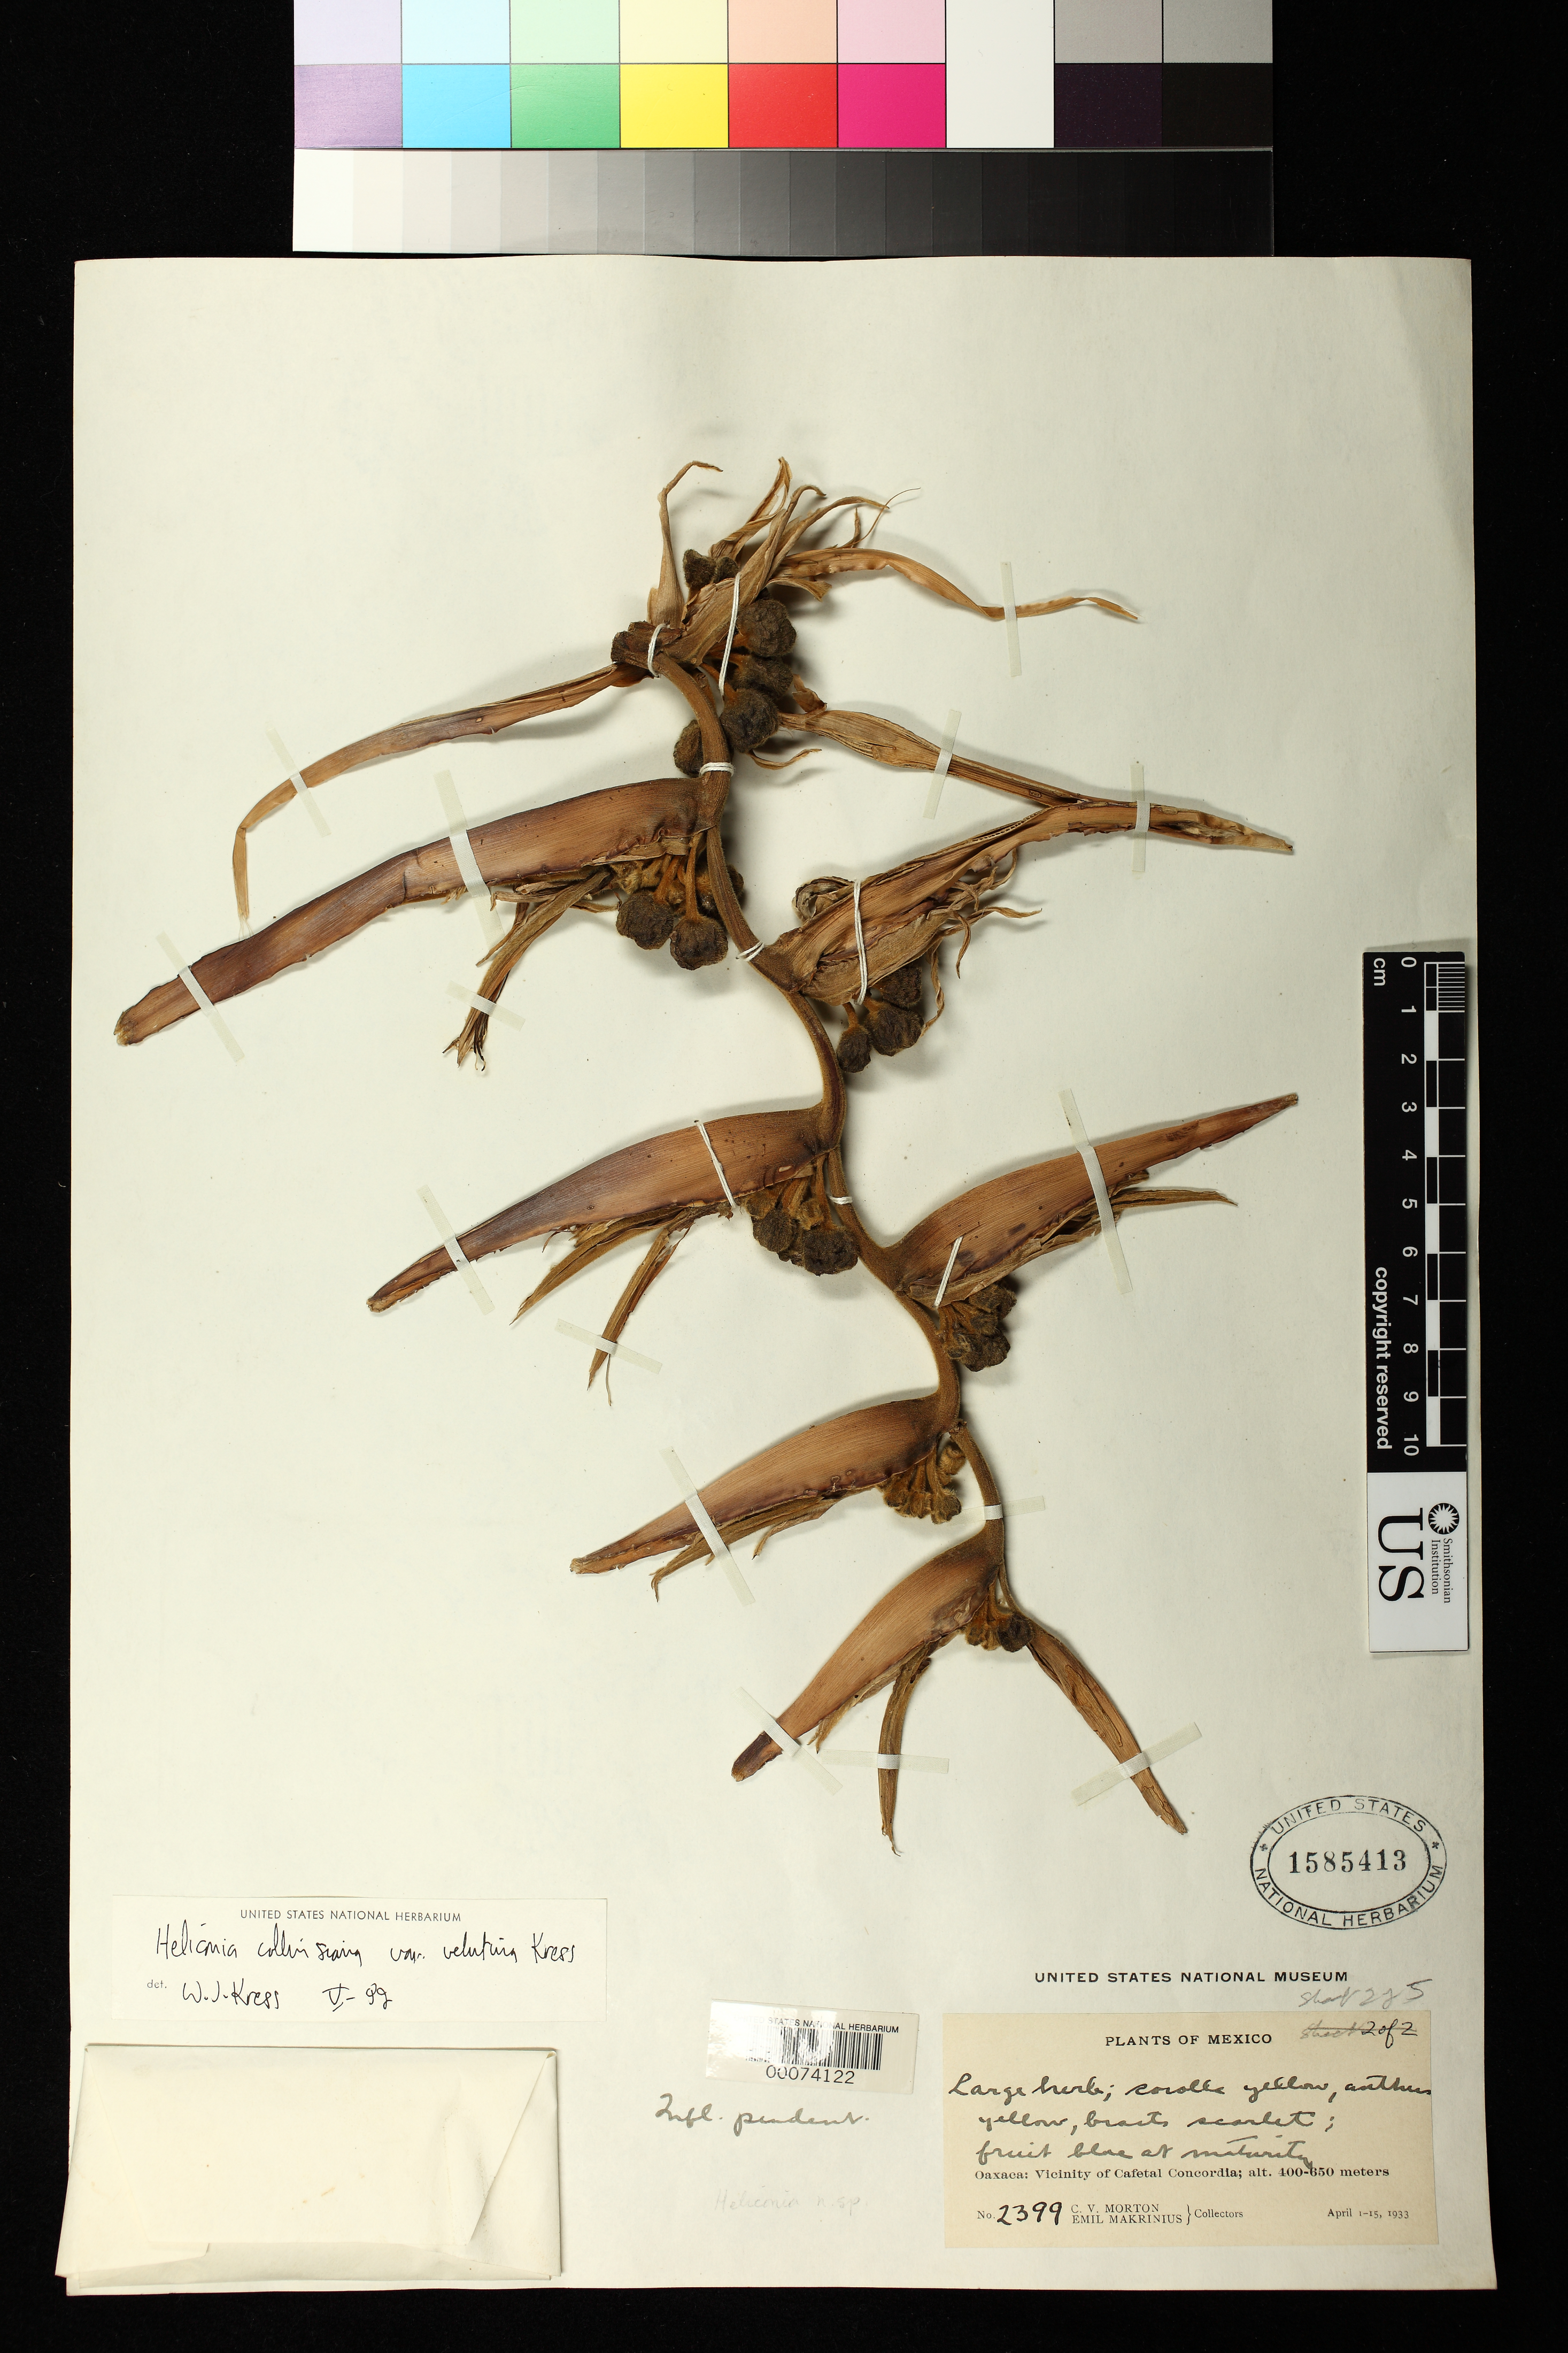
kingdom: Plantae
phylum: Tracheophyta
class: Liliopsida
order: Zingiberales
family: Heliconiaceae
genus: Heliconia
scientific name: Heliconia collinsiana var. velutina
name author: W.J. Kress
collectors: C. V. Morton & E. Makrinius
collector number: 2399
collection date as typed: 01 Apr 1933 to 15 Apr 1933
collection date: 1933-04-01/1933-04-15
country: Mexico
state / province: Oaxaca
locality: Vicinity of cafetal concordia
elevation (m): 400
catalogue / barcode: US 1585413